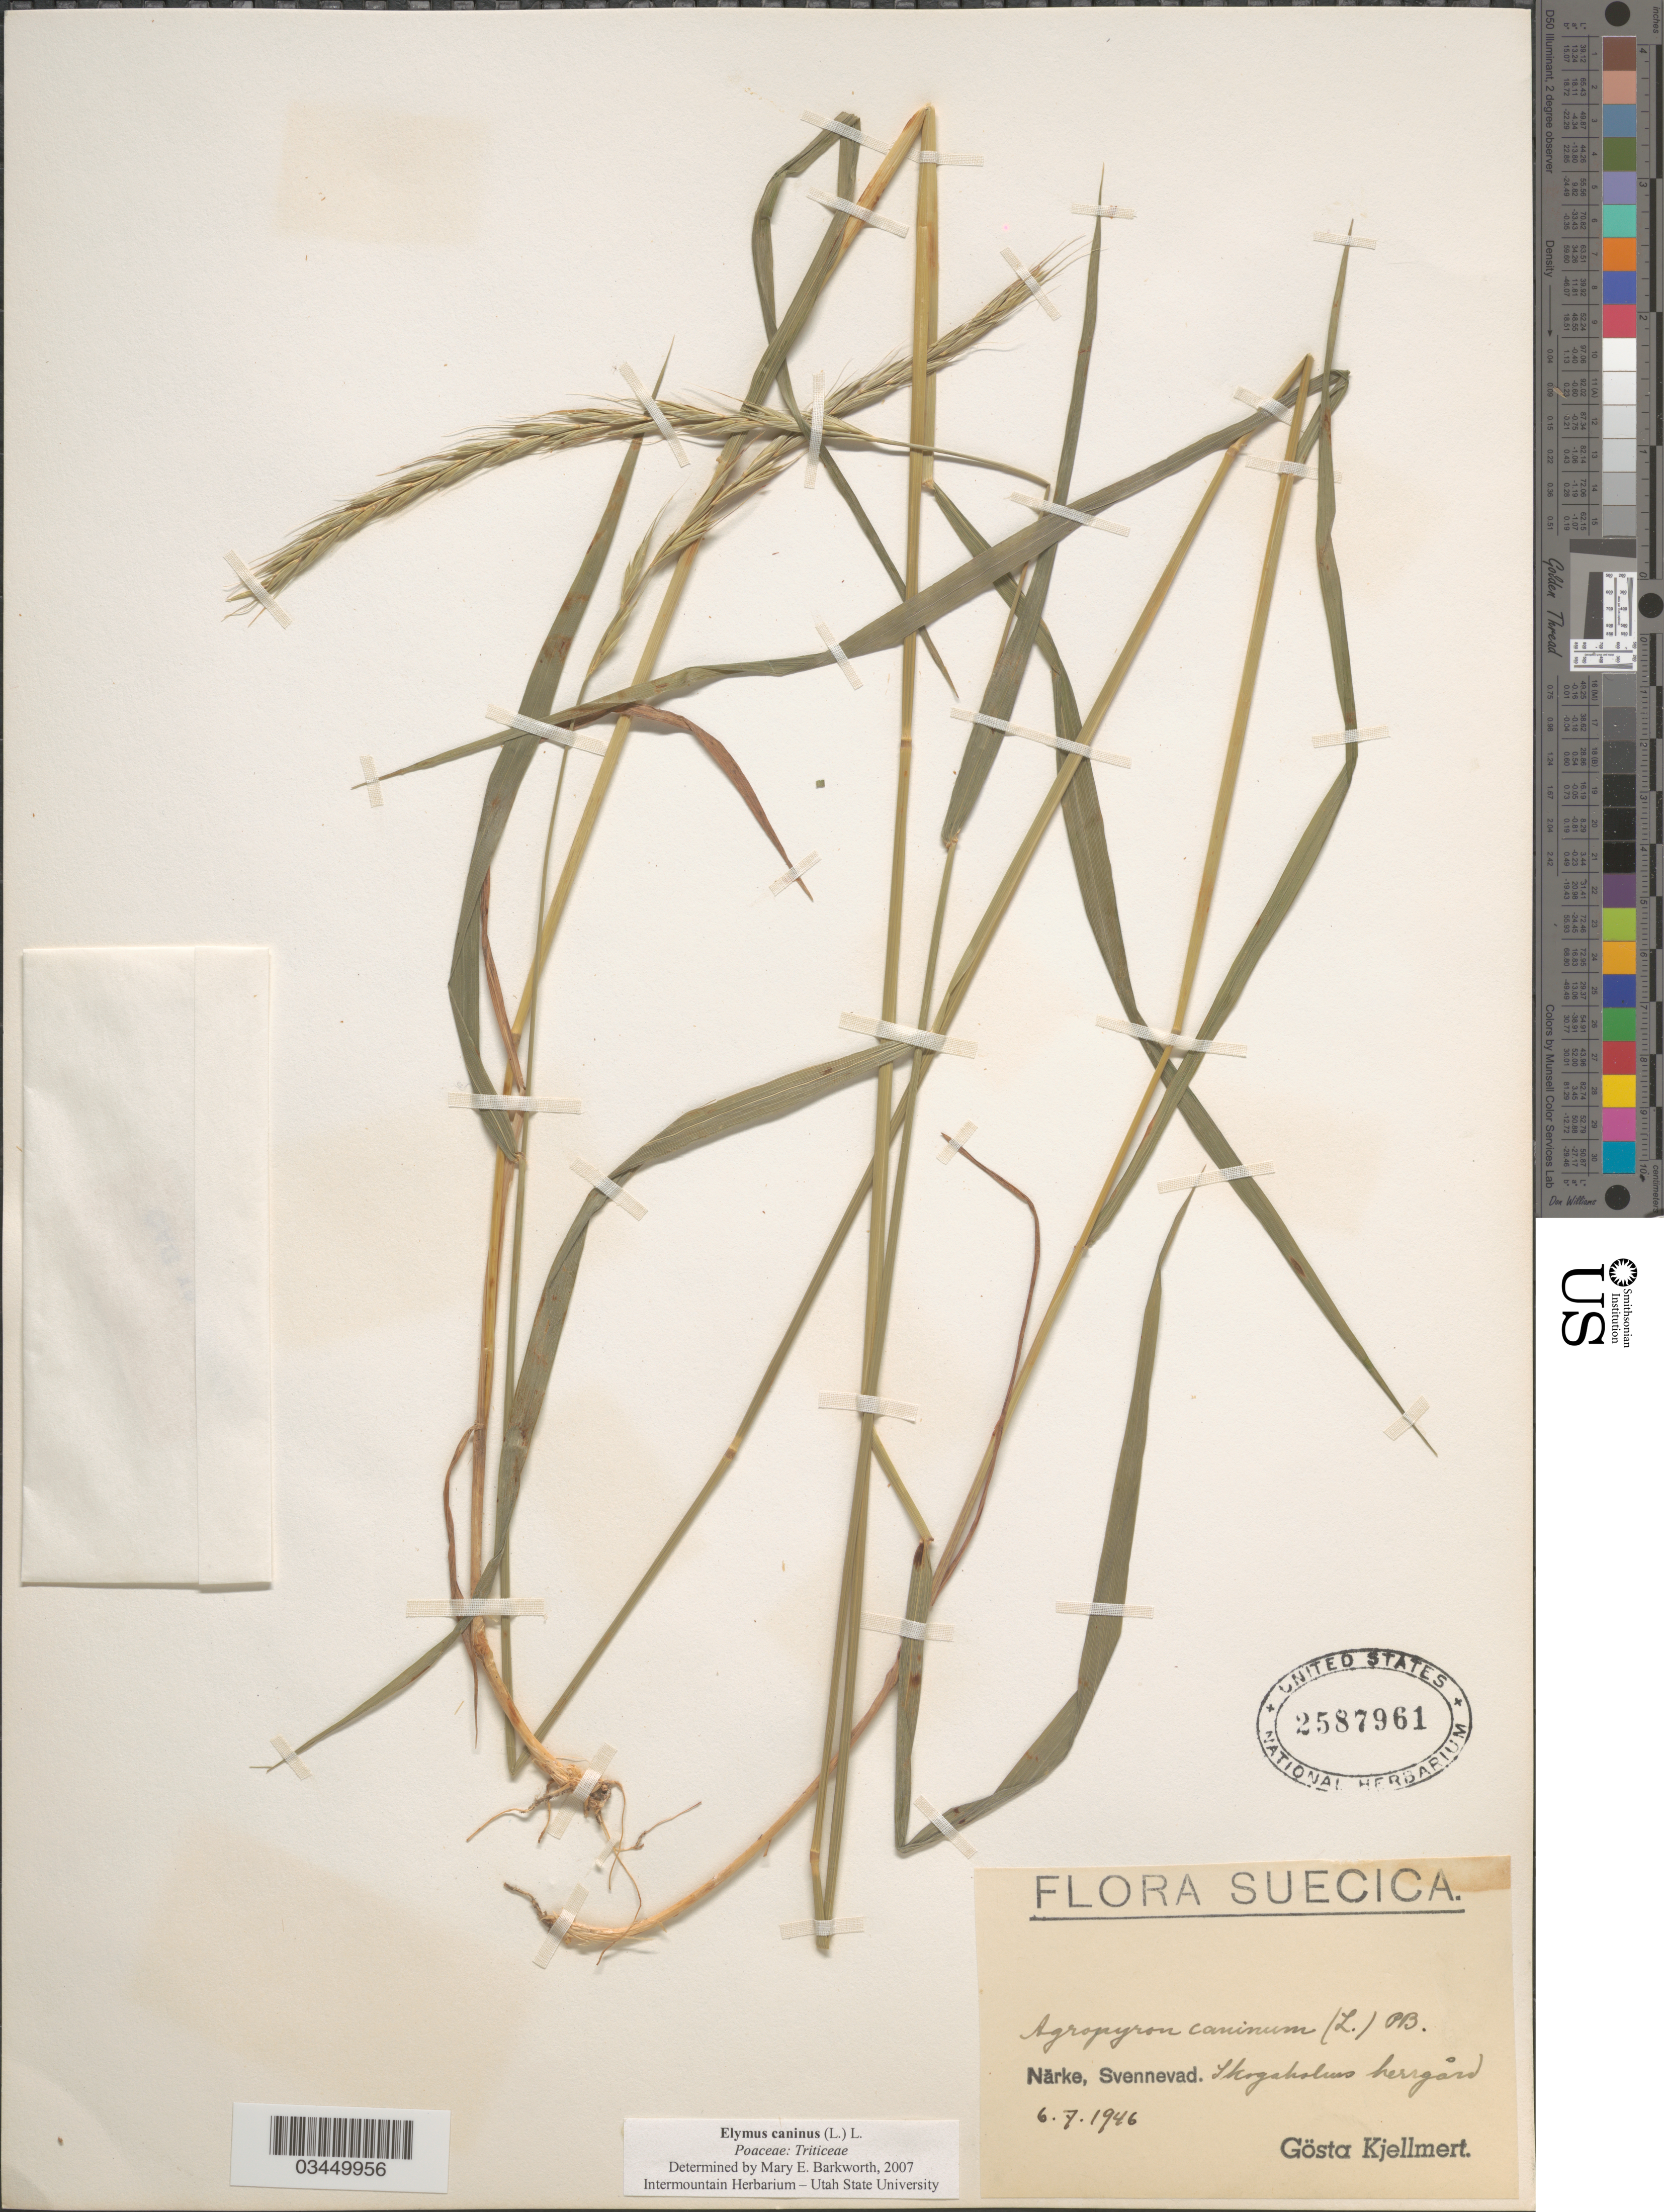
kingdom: Plantae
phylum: Tracheophyta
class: Liliopsida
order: Poales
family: Poaceae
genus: Elymus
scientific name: Elymus caninus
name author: (L.) L.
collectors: G. Kjellmert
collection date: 1946-07-06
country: Sweden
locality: Suecica. Närke, Svennevad. Skogaholms herrgård.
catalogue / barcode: US 2587961